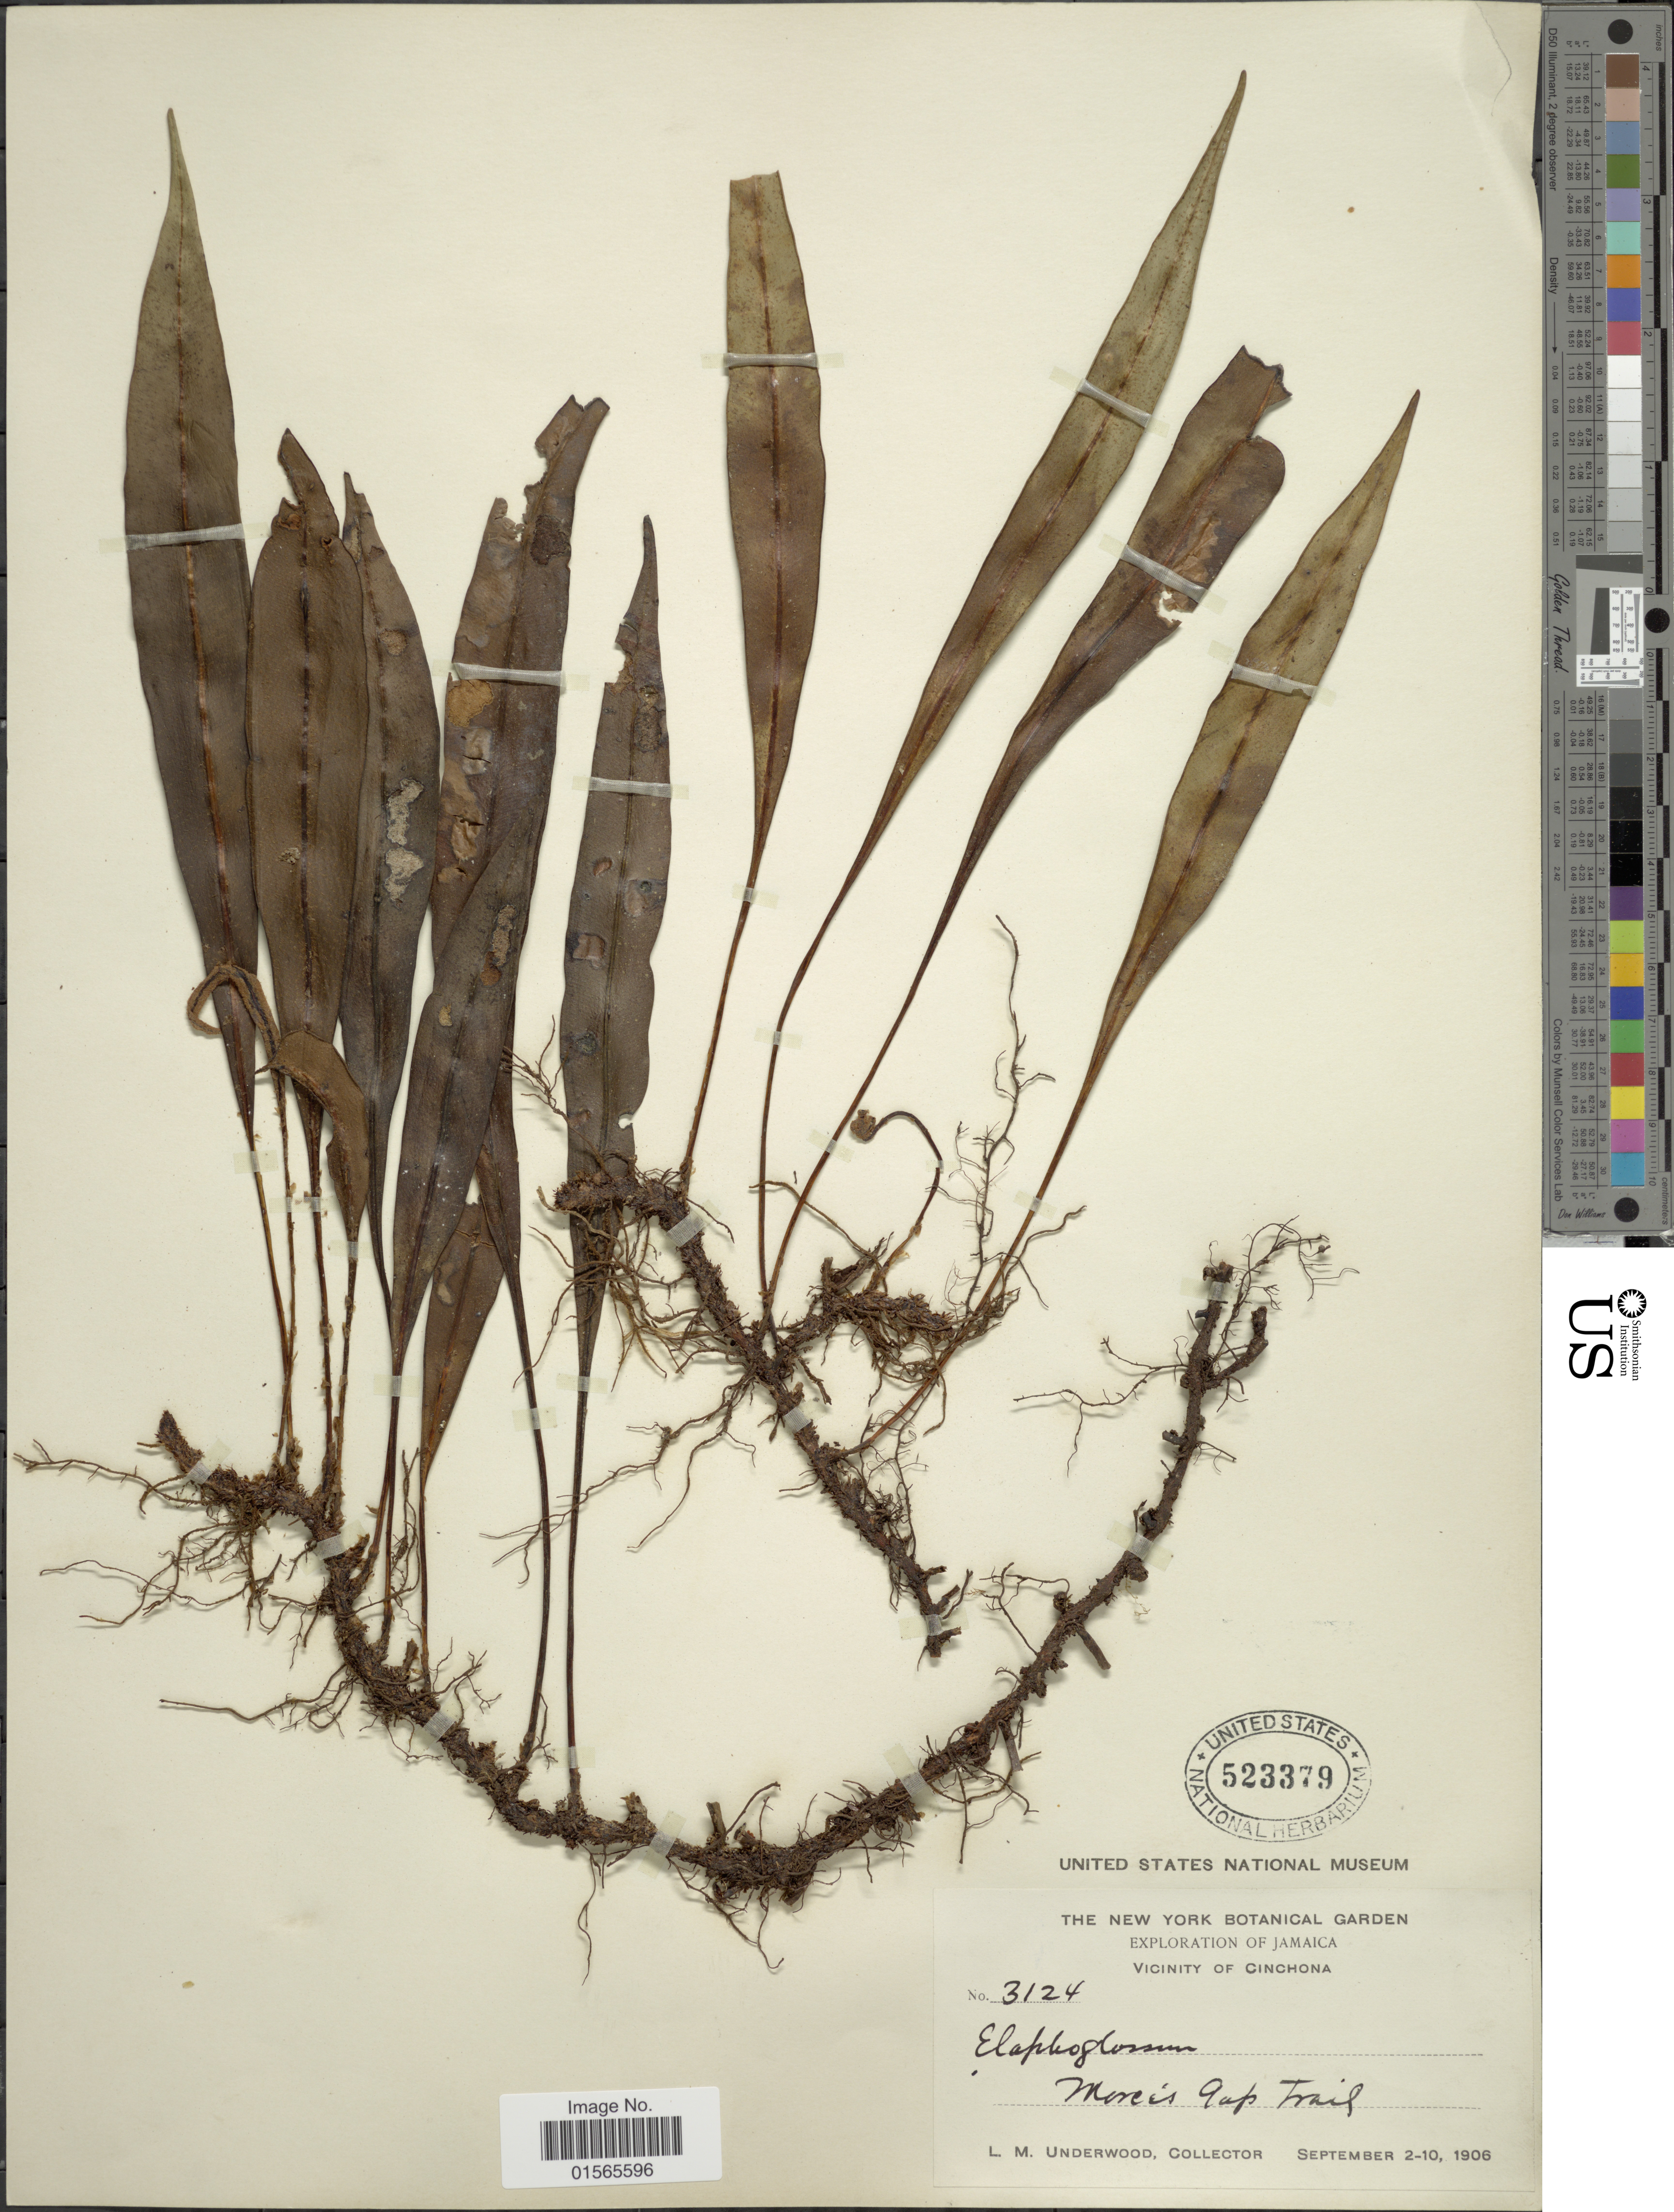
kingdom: Plantae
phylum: Tracheophyta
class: Polypodiopsida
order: Polypodiales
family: Dryopteridaceae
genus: Elaphoglossum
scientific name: Elaphoglossum inaequalifolium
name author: (Jenman) C. Chr.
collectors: L. M. Underwood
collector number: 3124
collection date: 1906-09-02/1906-09-10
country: Jamaica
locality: Vicinity of cinchona, Morces Gap Trail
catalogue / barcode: US 523379